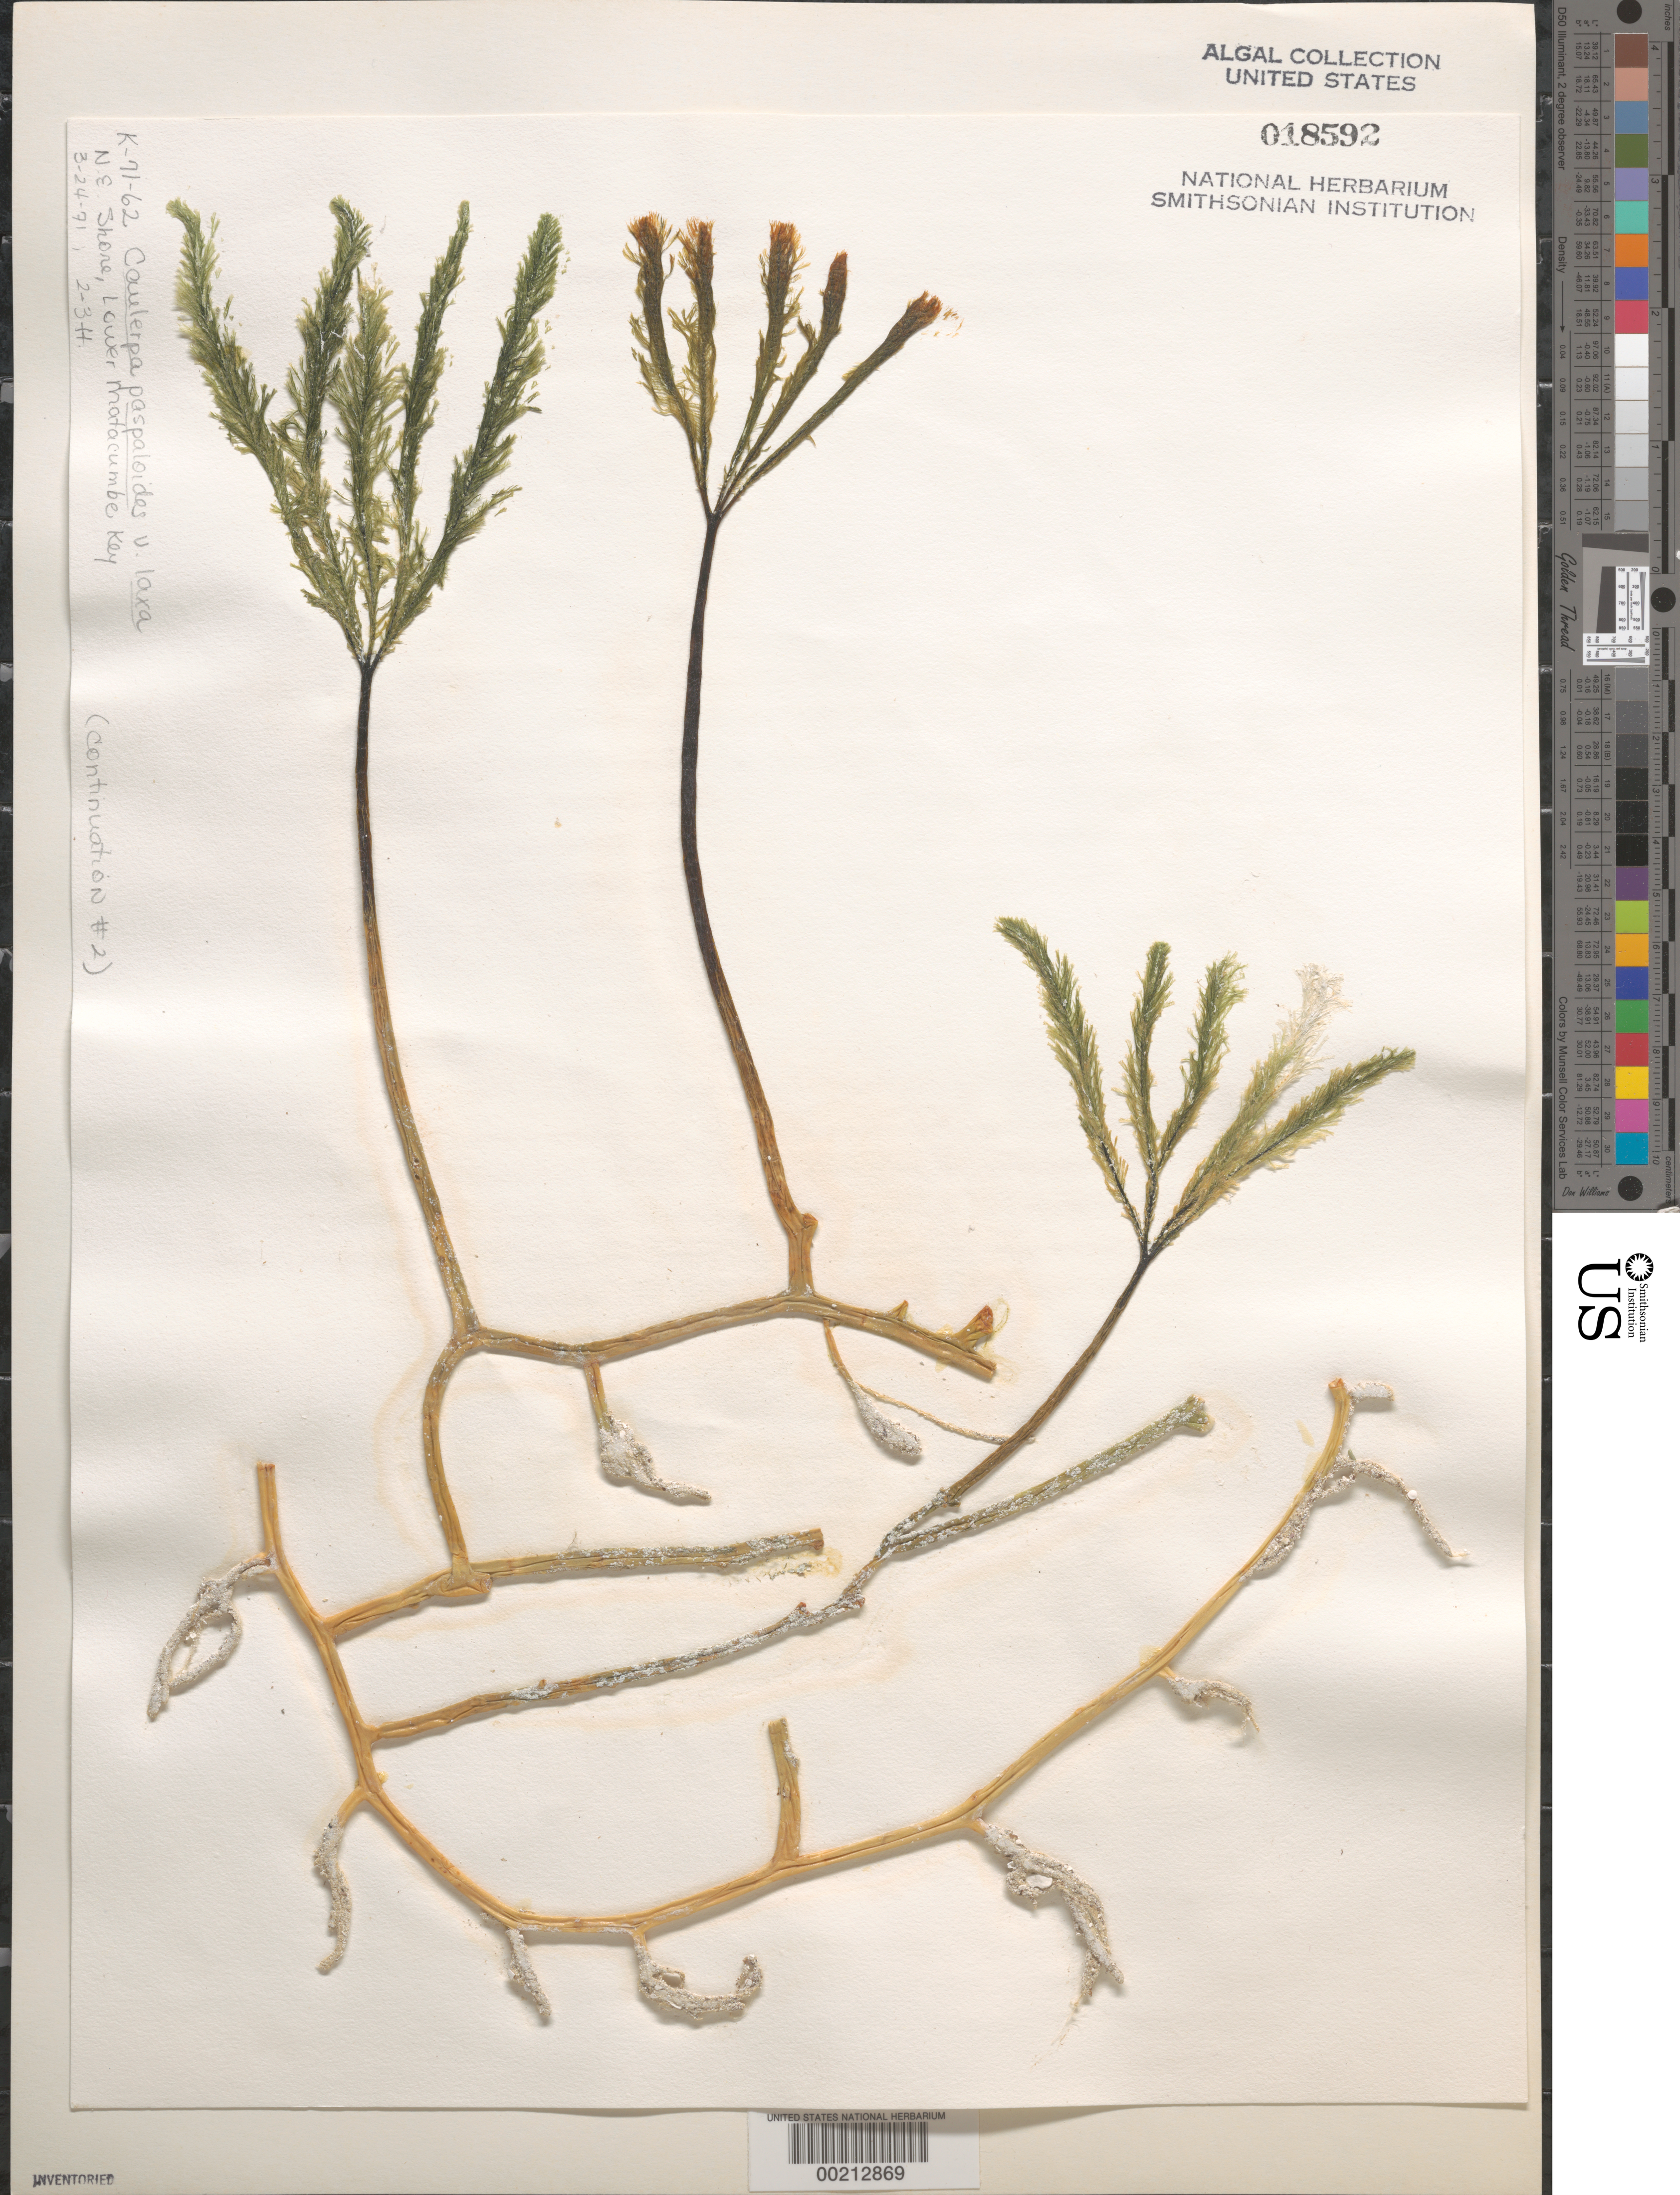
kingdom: Plantae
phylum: Chlorophyta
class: Ulvophyceae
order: Bryopsidales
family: Caulerpaceae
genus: Caulerpa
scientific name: Caulerpa paspaloides var. laxa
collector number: K-71-62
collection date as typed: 24 Mar 1971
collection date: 1971-03-24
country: United States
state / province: Florida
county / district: Monroe County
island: Lower Matecumbe Key [Lower Matacumbe Key]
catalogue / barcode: US 18592